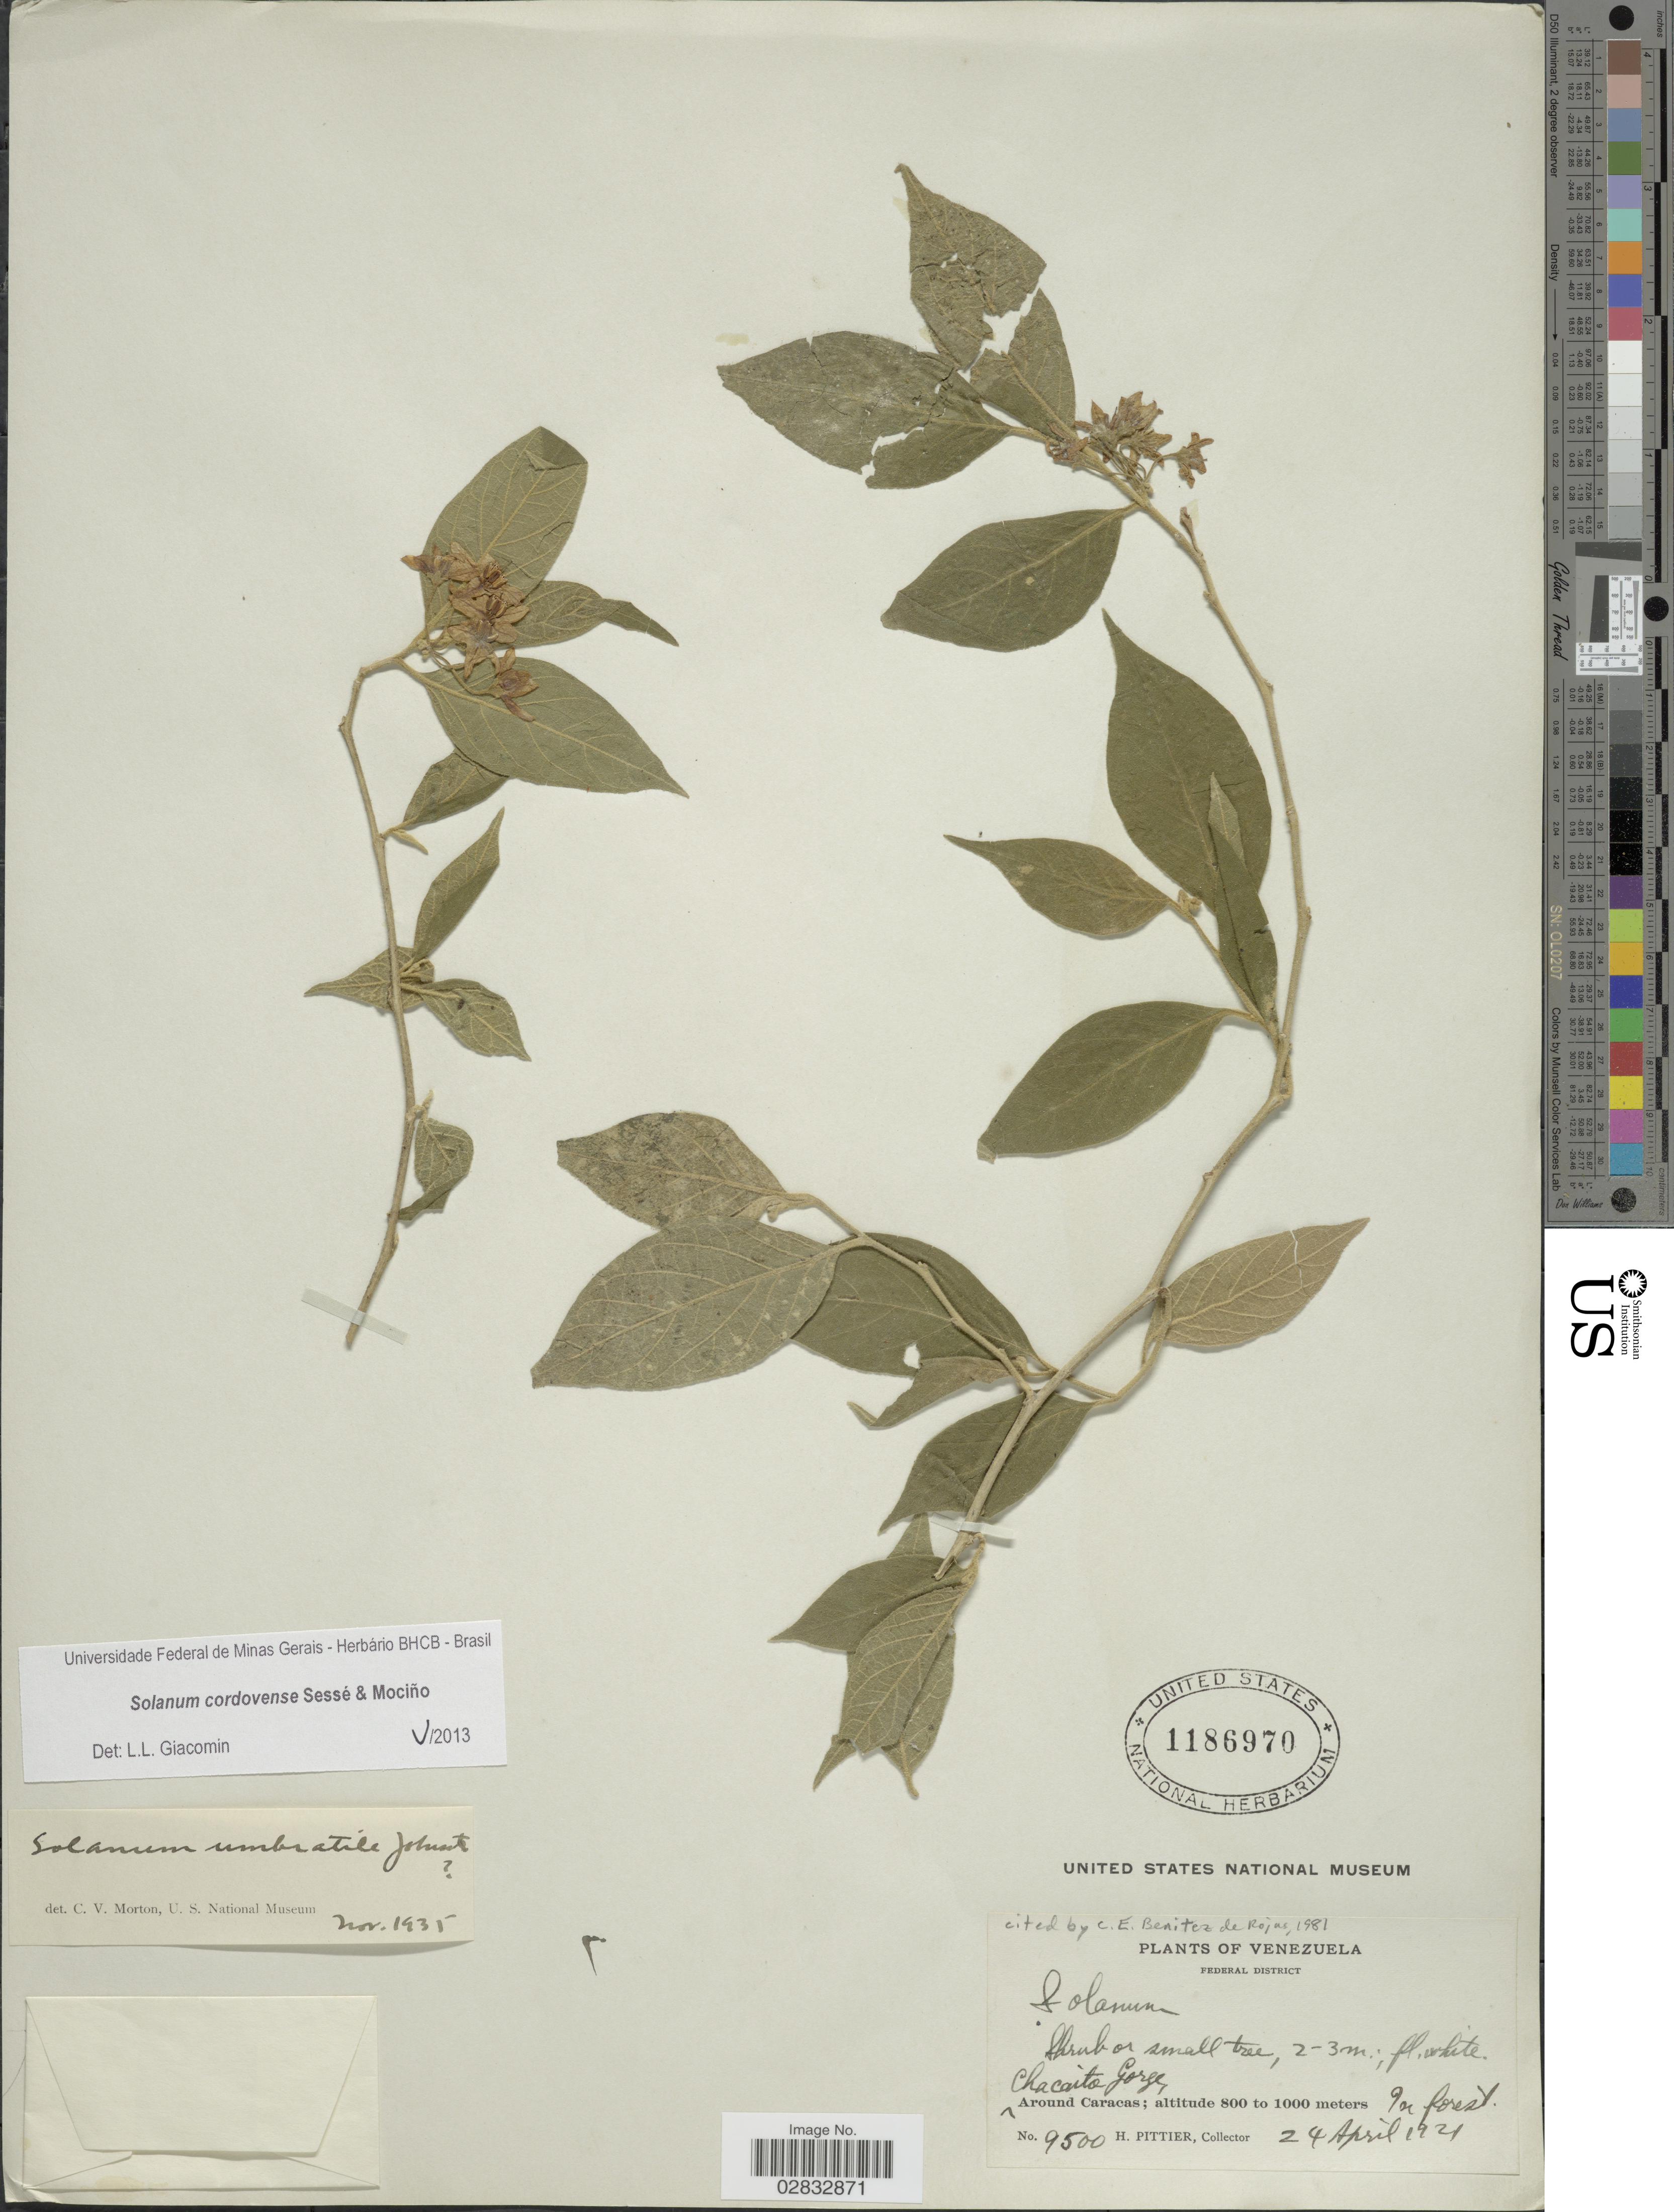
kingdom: Plantae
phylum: Tracheophyta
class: Magnoliopsida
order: Solanales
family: Solanaceae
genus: Solanum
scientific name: Solanum cordovense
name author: Sessé & Moc.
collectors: H. F. Pittier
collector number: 9500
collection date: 1921-04-24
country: Venezuela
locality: Federal District. Chacaito Gorge. Around Caracas.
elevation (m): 800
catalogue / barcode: US 1186970